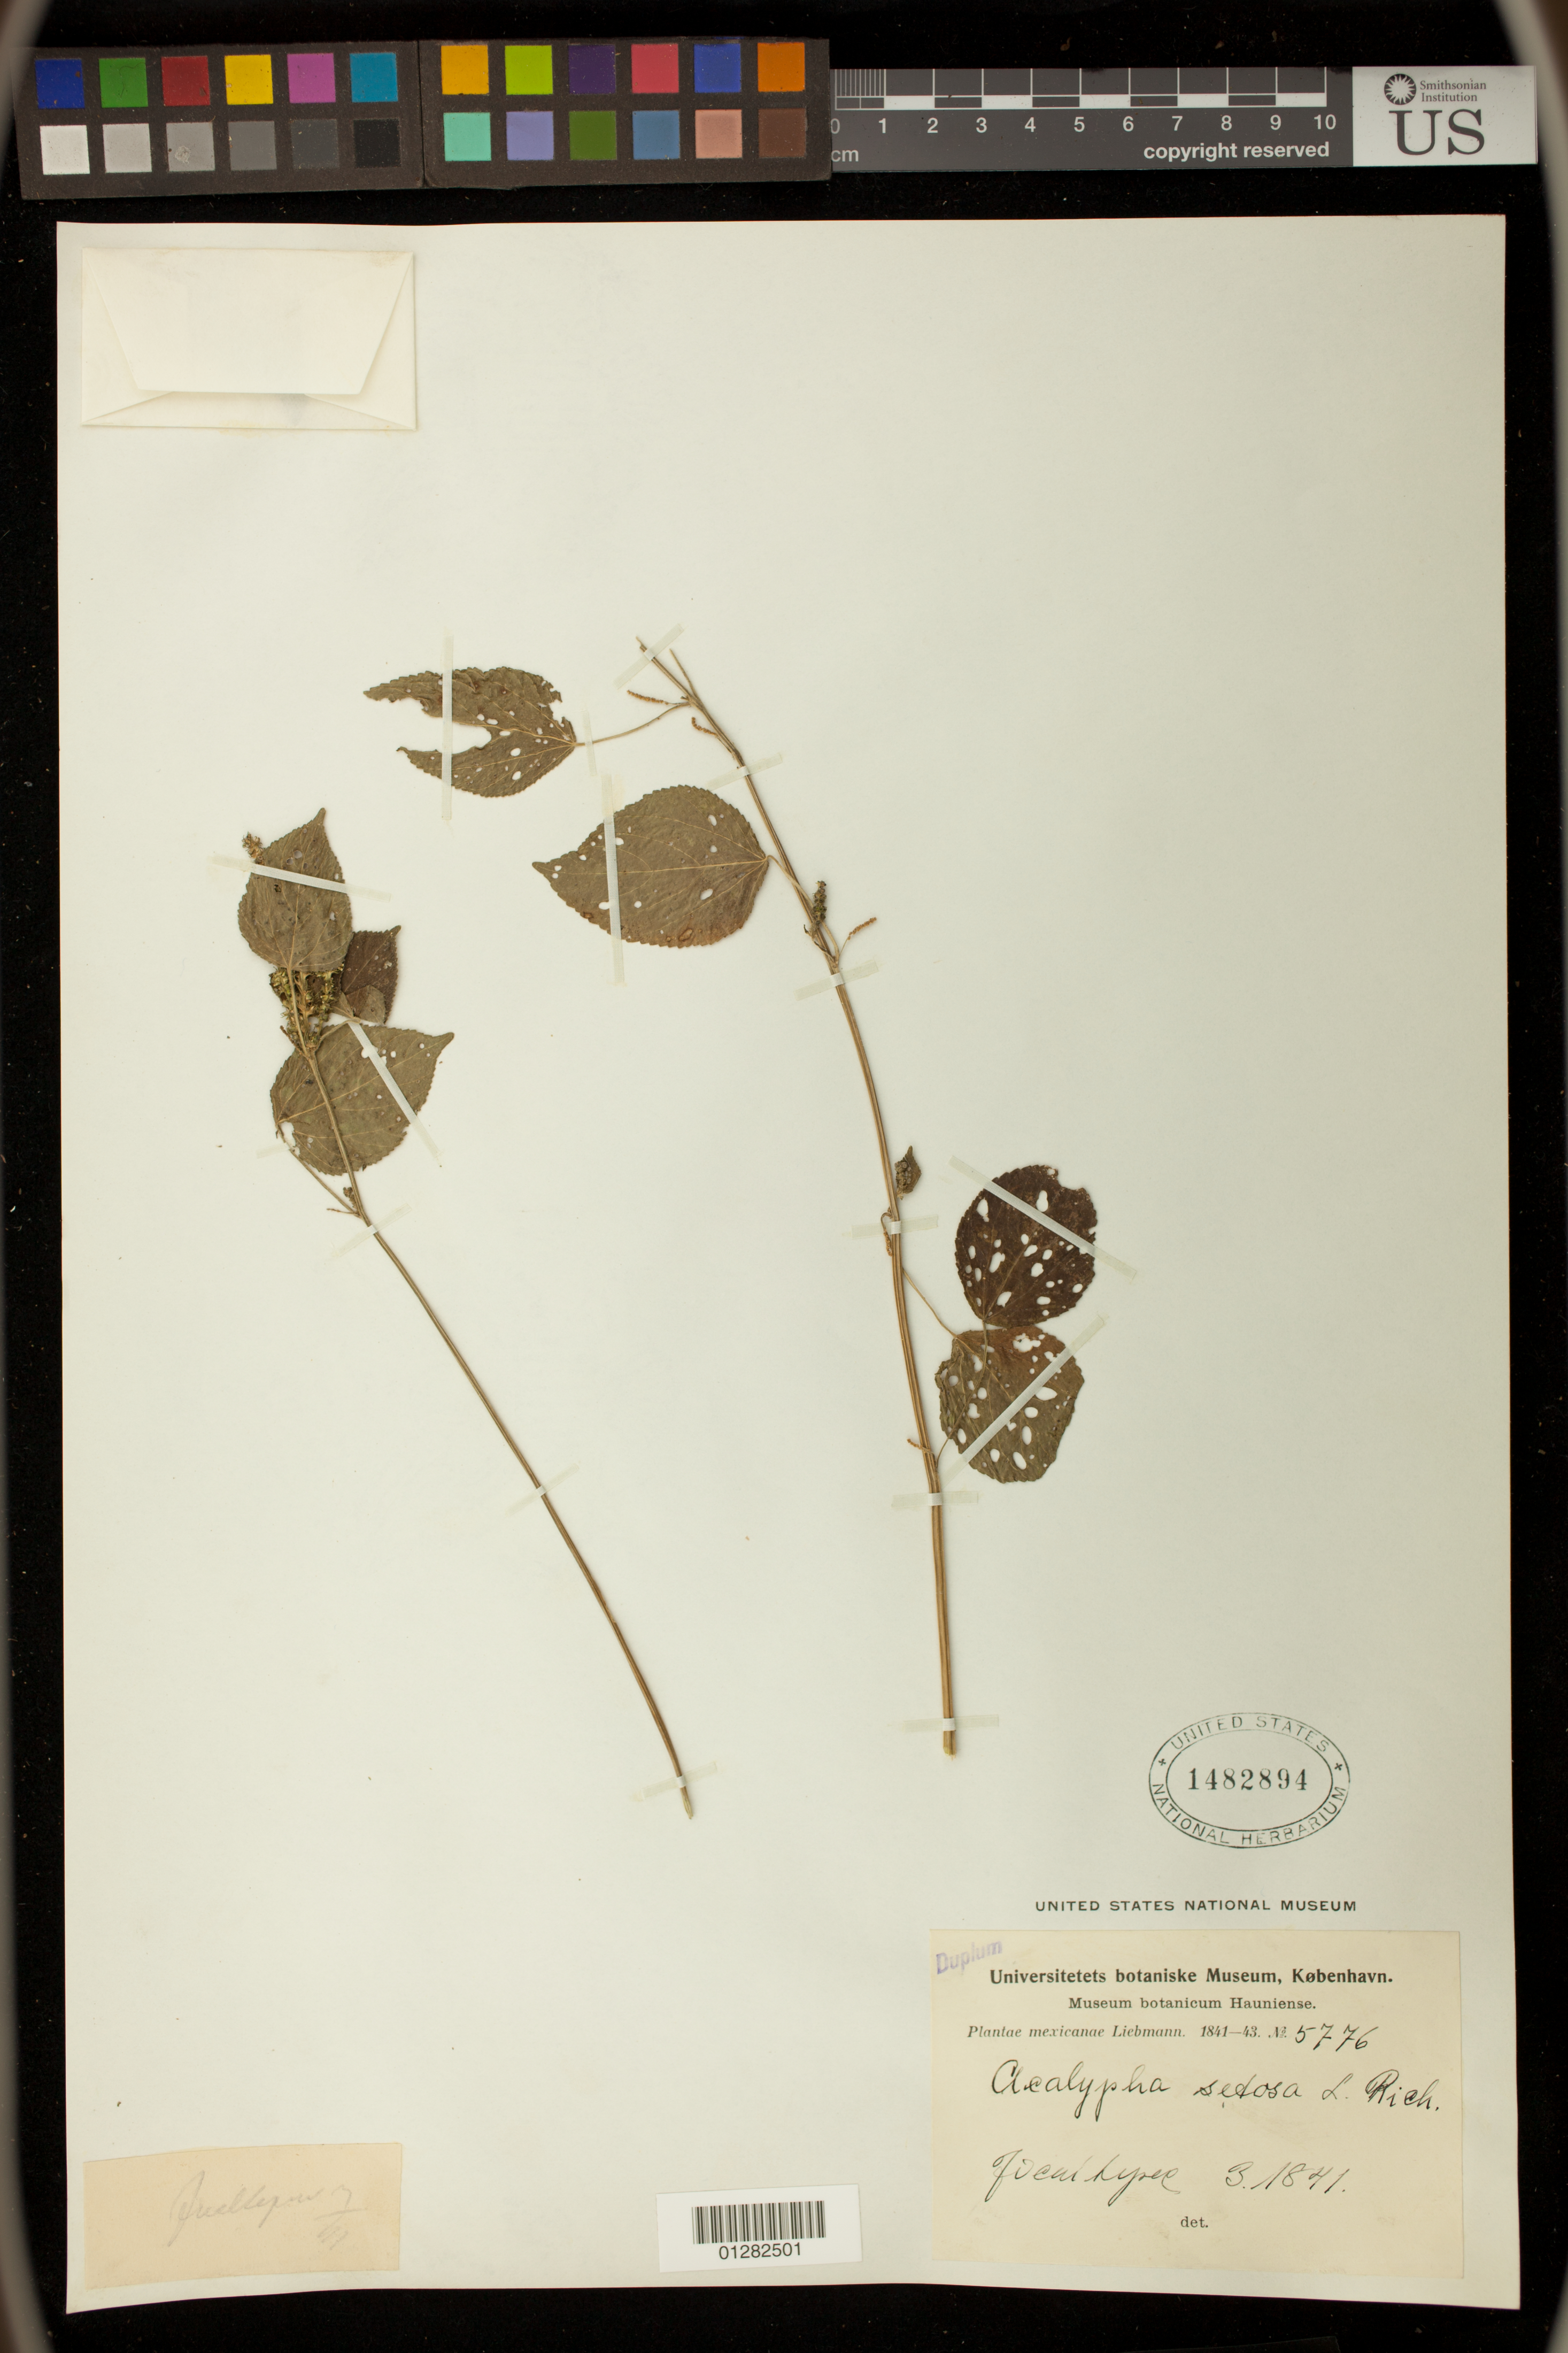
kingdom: Plantae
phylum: Tracheophyta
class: Magnoliopsida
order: Malpighiales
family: Euphorbiaceae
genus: Acalypha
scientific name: Acalypha setosa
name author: A. Rich.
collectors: E. Palmer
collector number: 5776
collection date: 1841-03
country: Mexico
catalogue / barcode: US 1482894